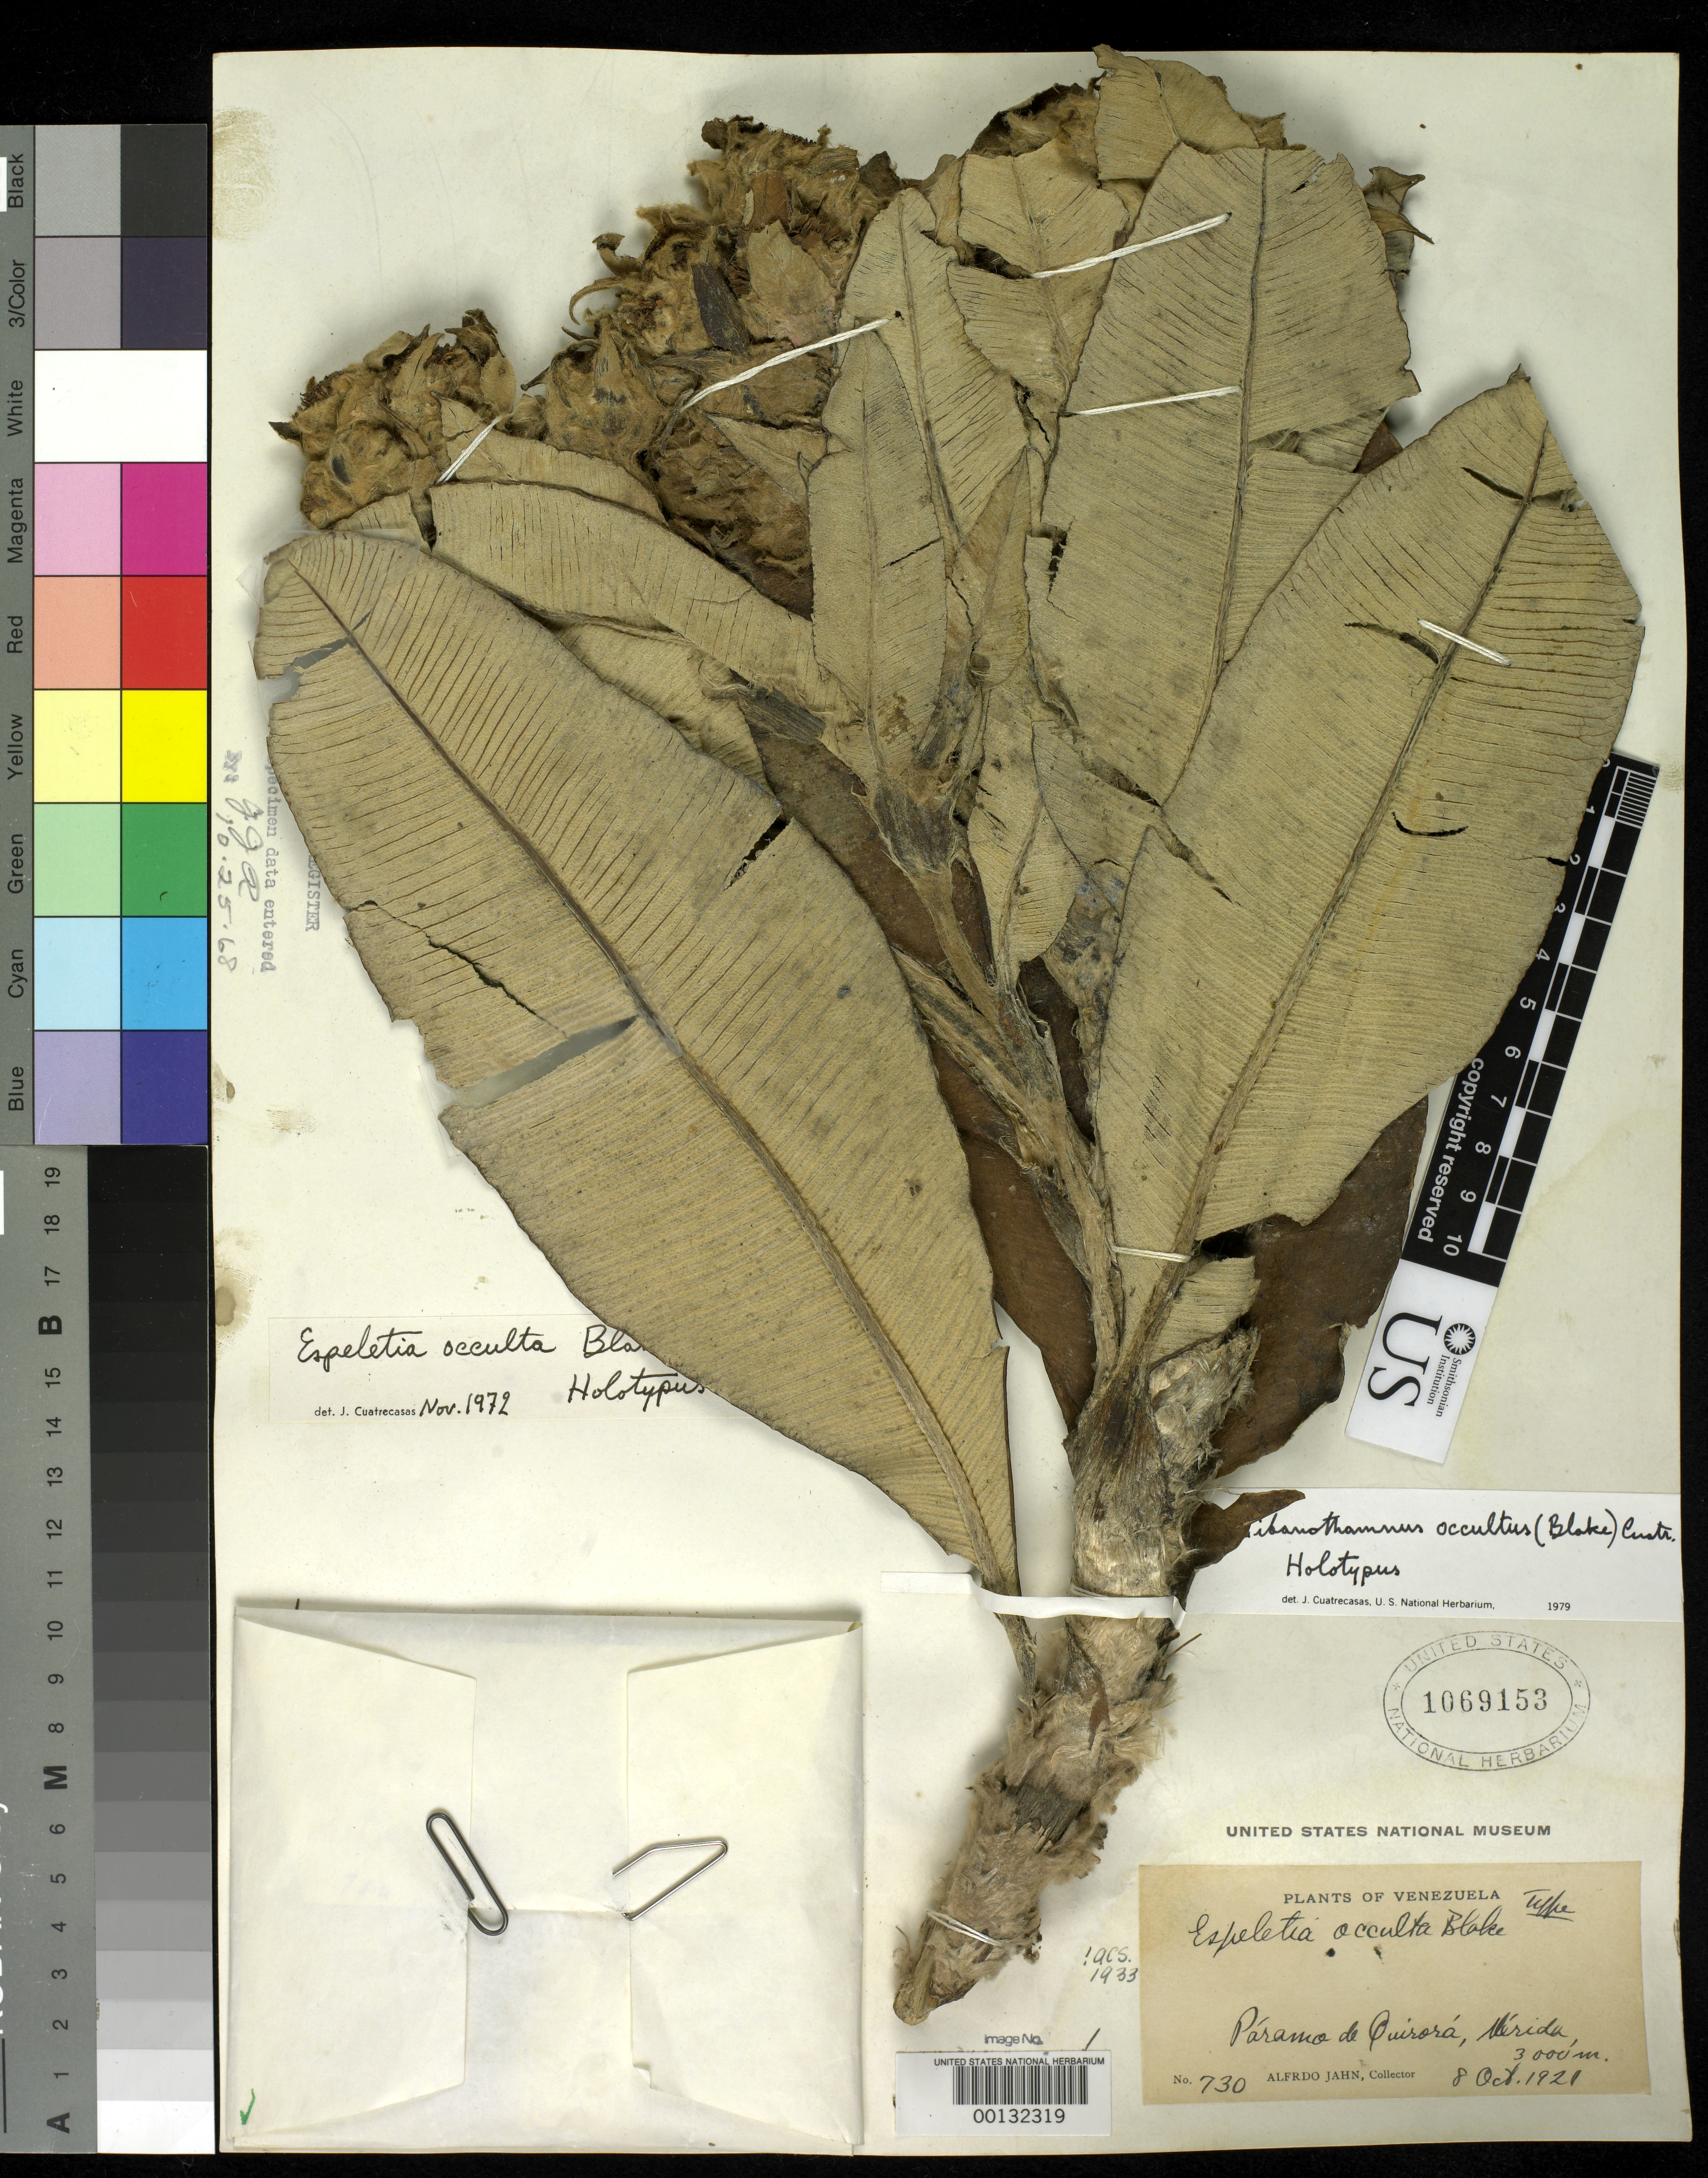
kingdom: Plantae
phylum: Tracheophyta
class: Magnoliopsida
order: Asterales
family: Asteraceae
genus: Espeletia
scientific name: Espeletia occulta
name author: S.F. Blake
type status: Holotype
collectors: A. Jahn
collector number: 730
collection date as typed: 08 Oct 1921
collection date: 1921-10-08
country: Venezuela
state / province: Mérida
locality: Páramo de Quirora.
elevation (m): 3000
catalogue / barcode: US 1069153